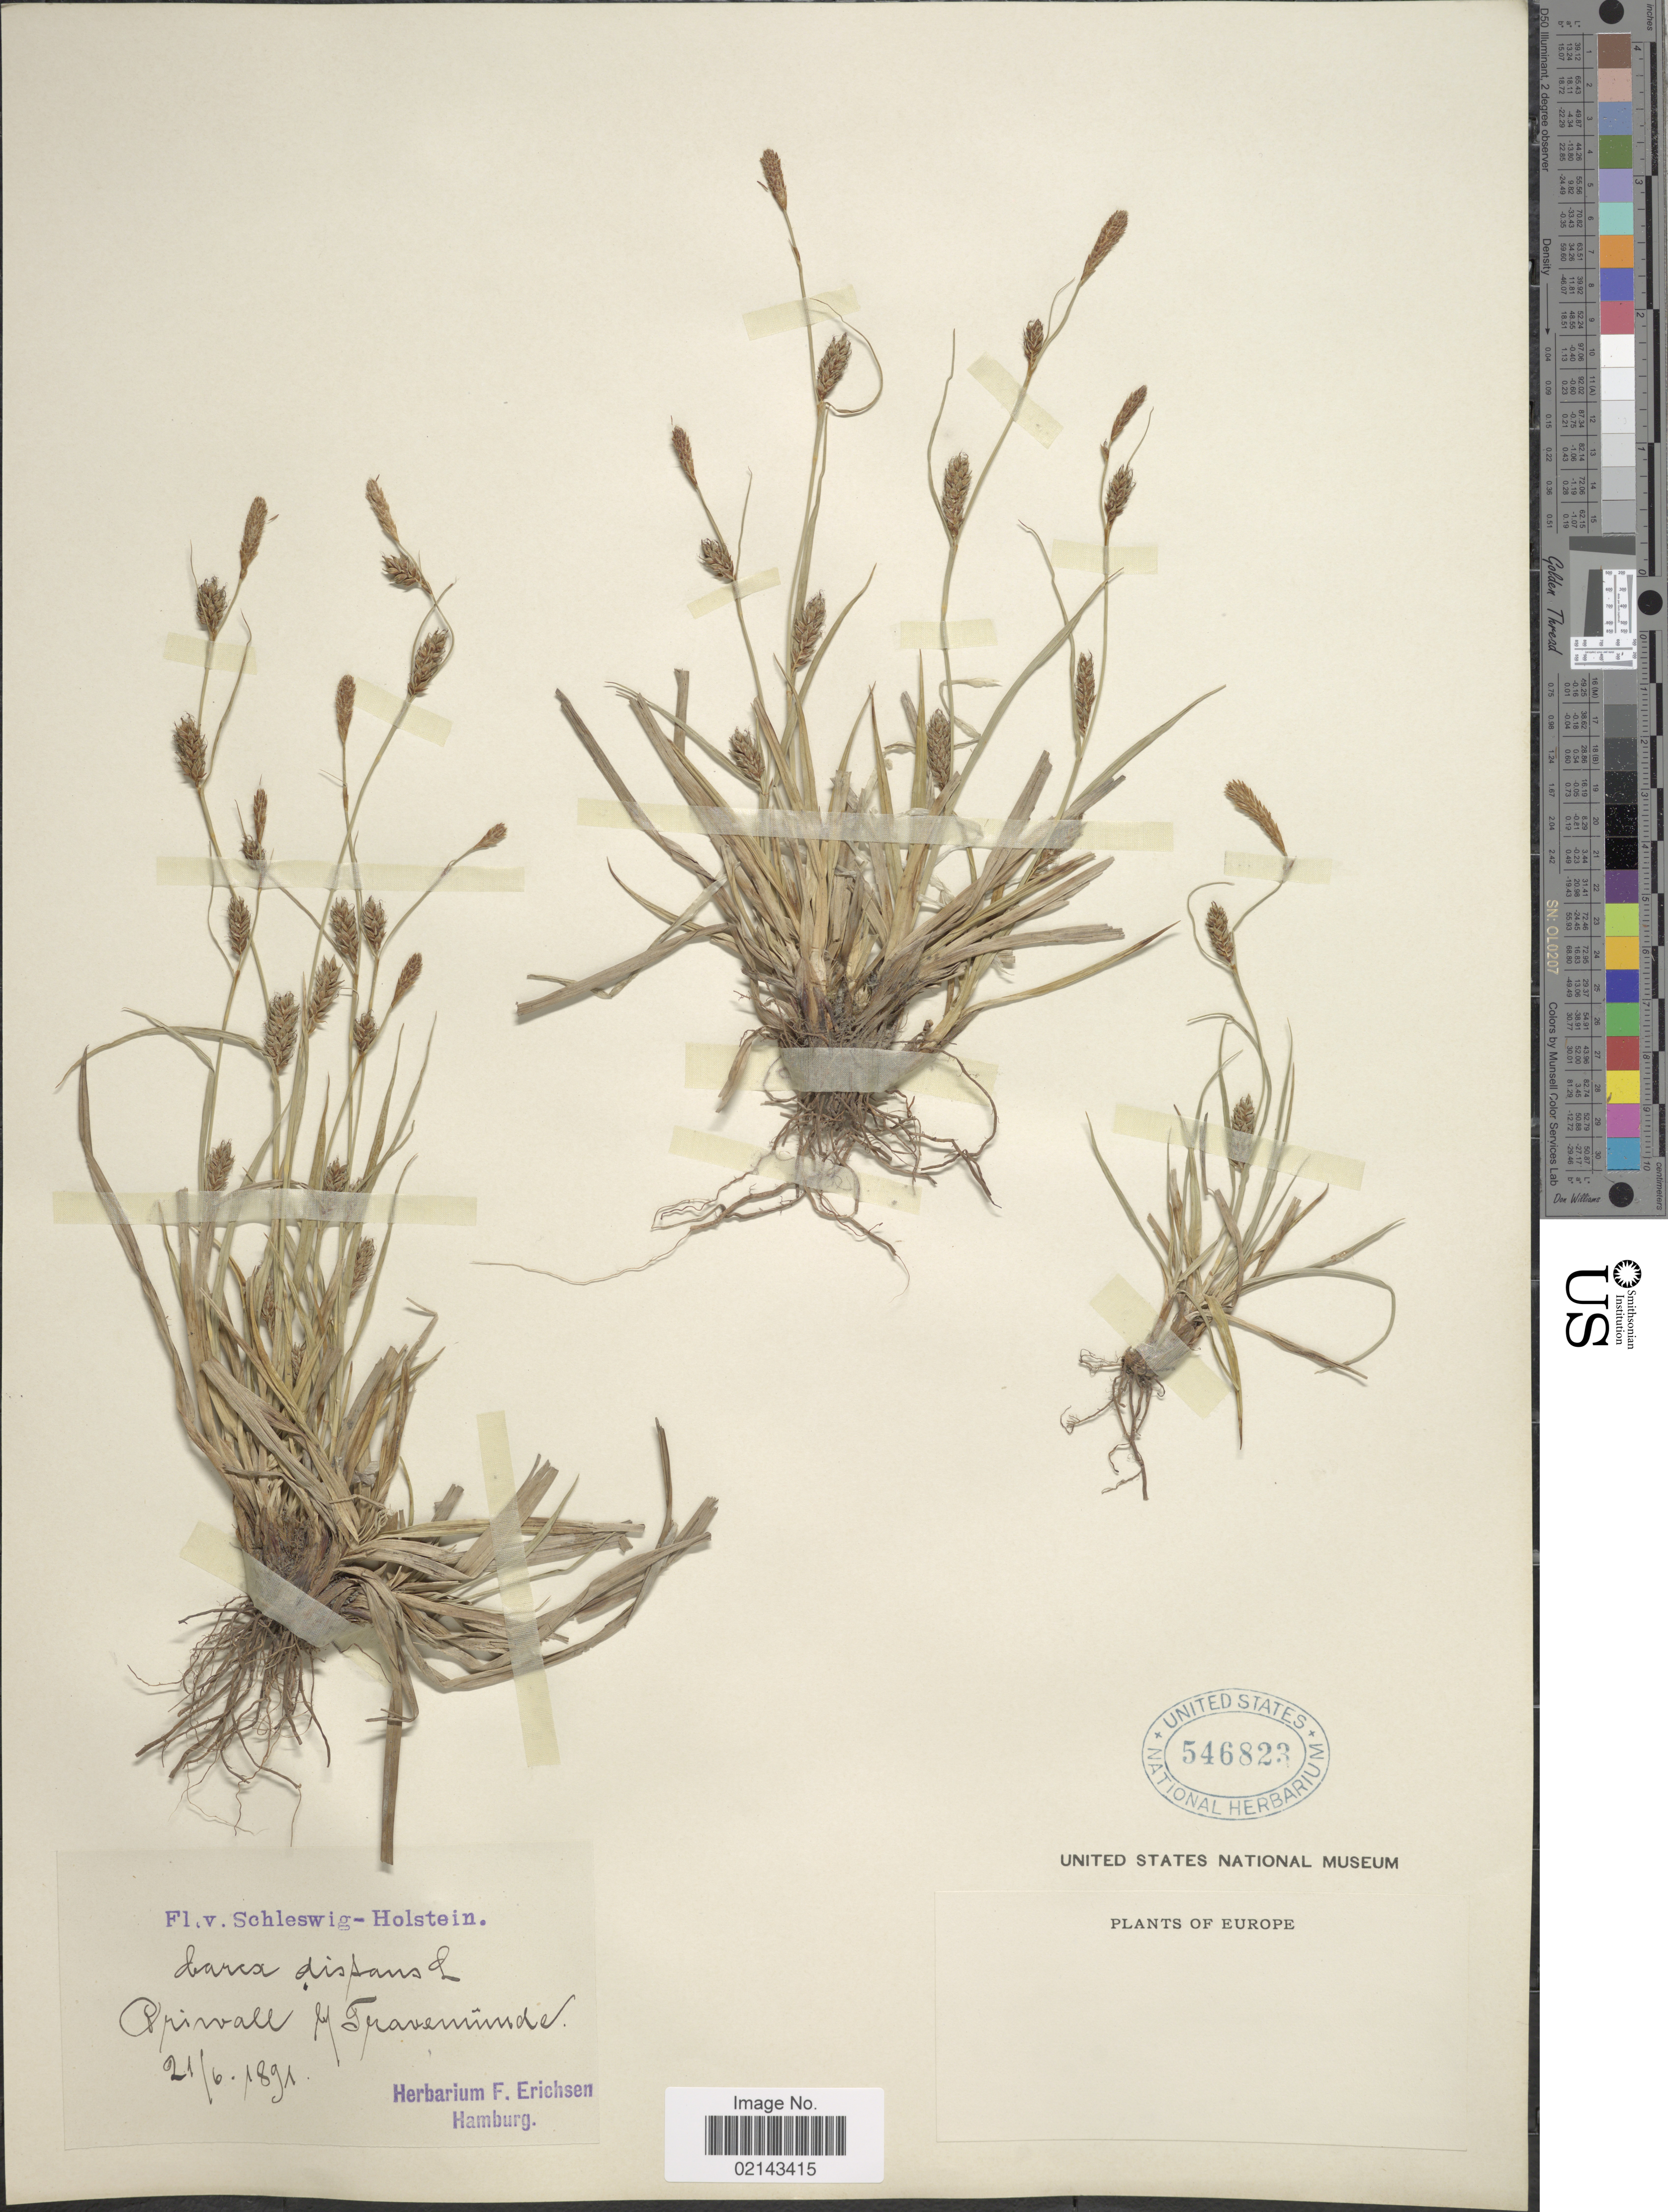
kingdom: Plantae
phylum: Tracheophyta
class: Liliopsida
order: Poales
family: Cyperaceae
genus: Carex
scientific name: Carex distans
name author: L.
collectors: Ex Herb. F. Erichsen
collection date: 1891-06-21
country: Germany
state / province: Schleswig-Holstein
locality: Privall y Travemünde [interpreted]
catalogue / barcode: US 546823